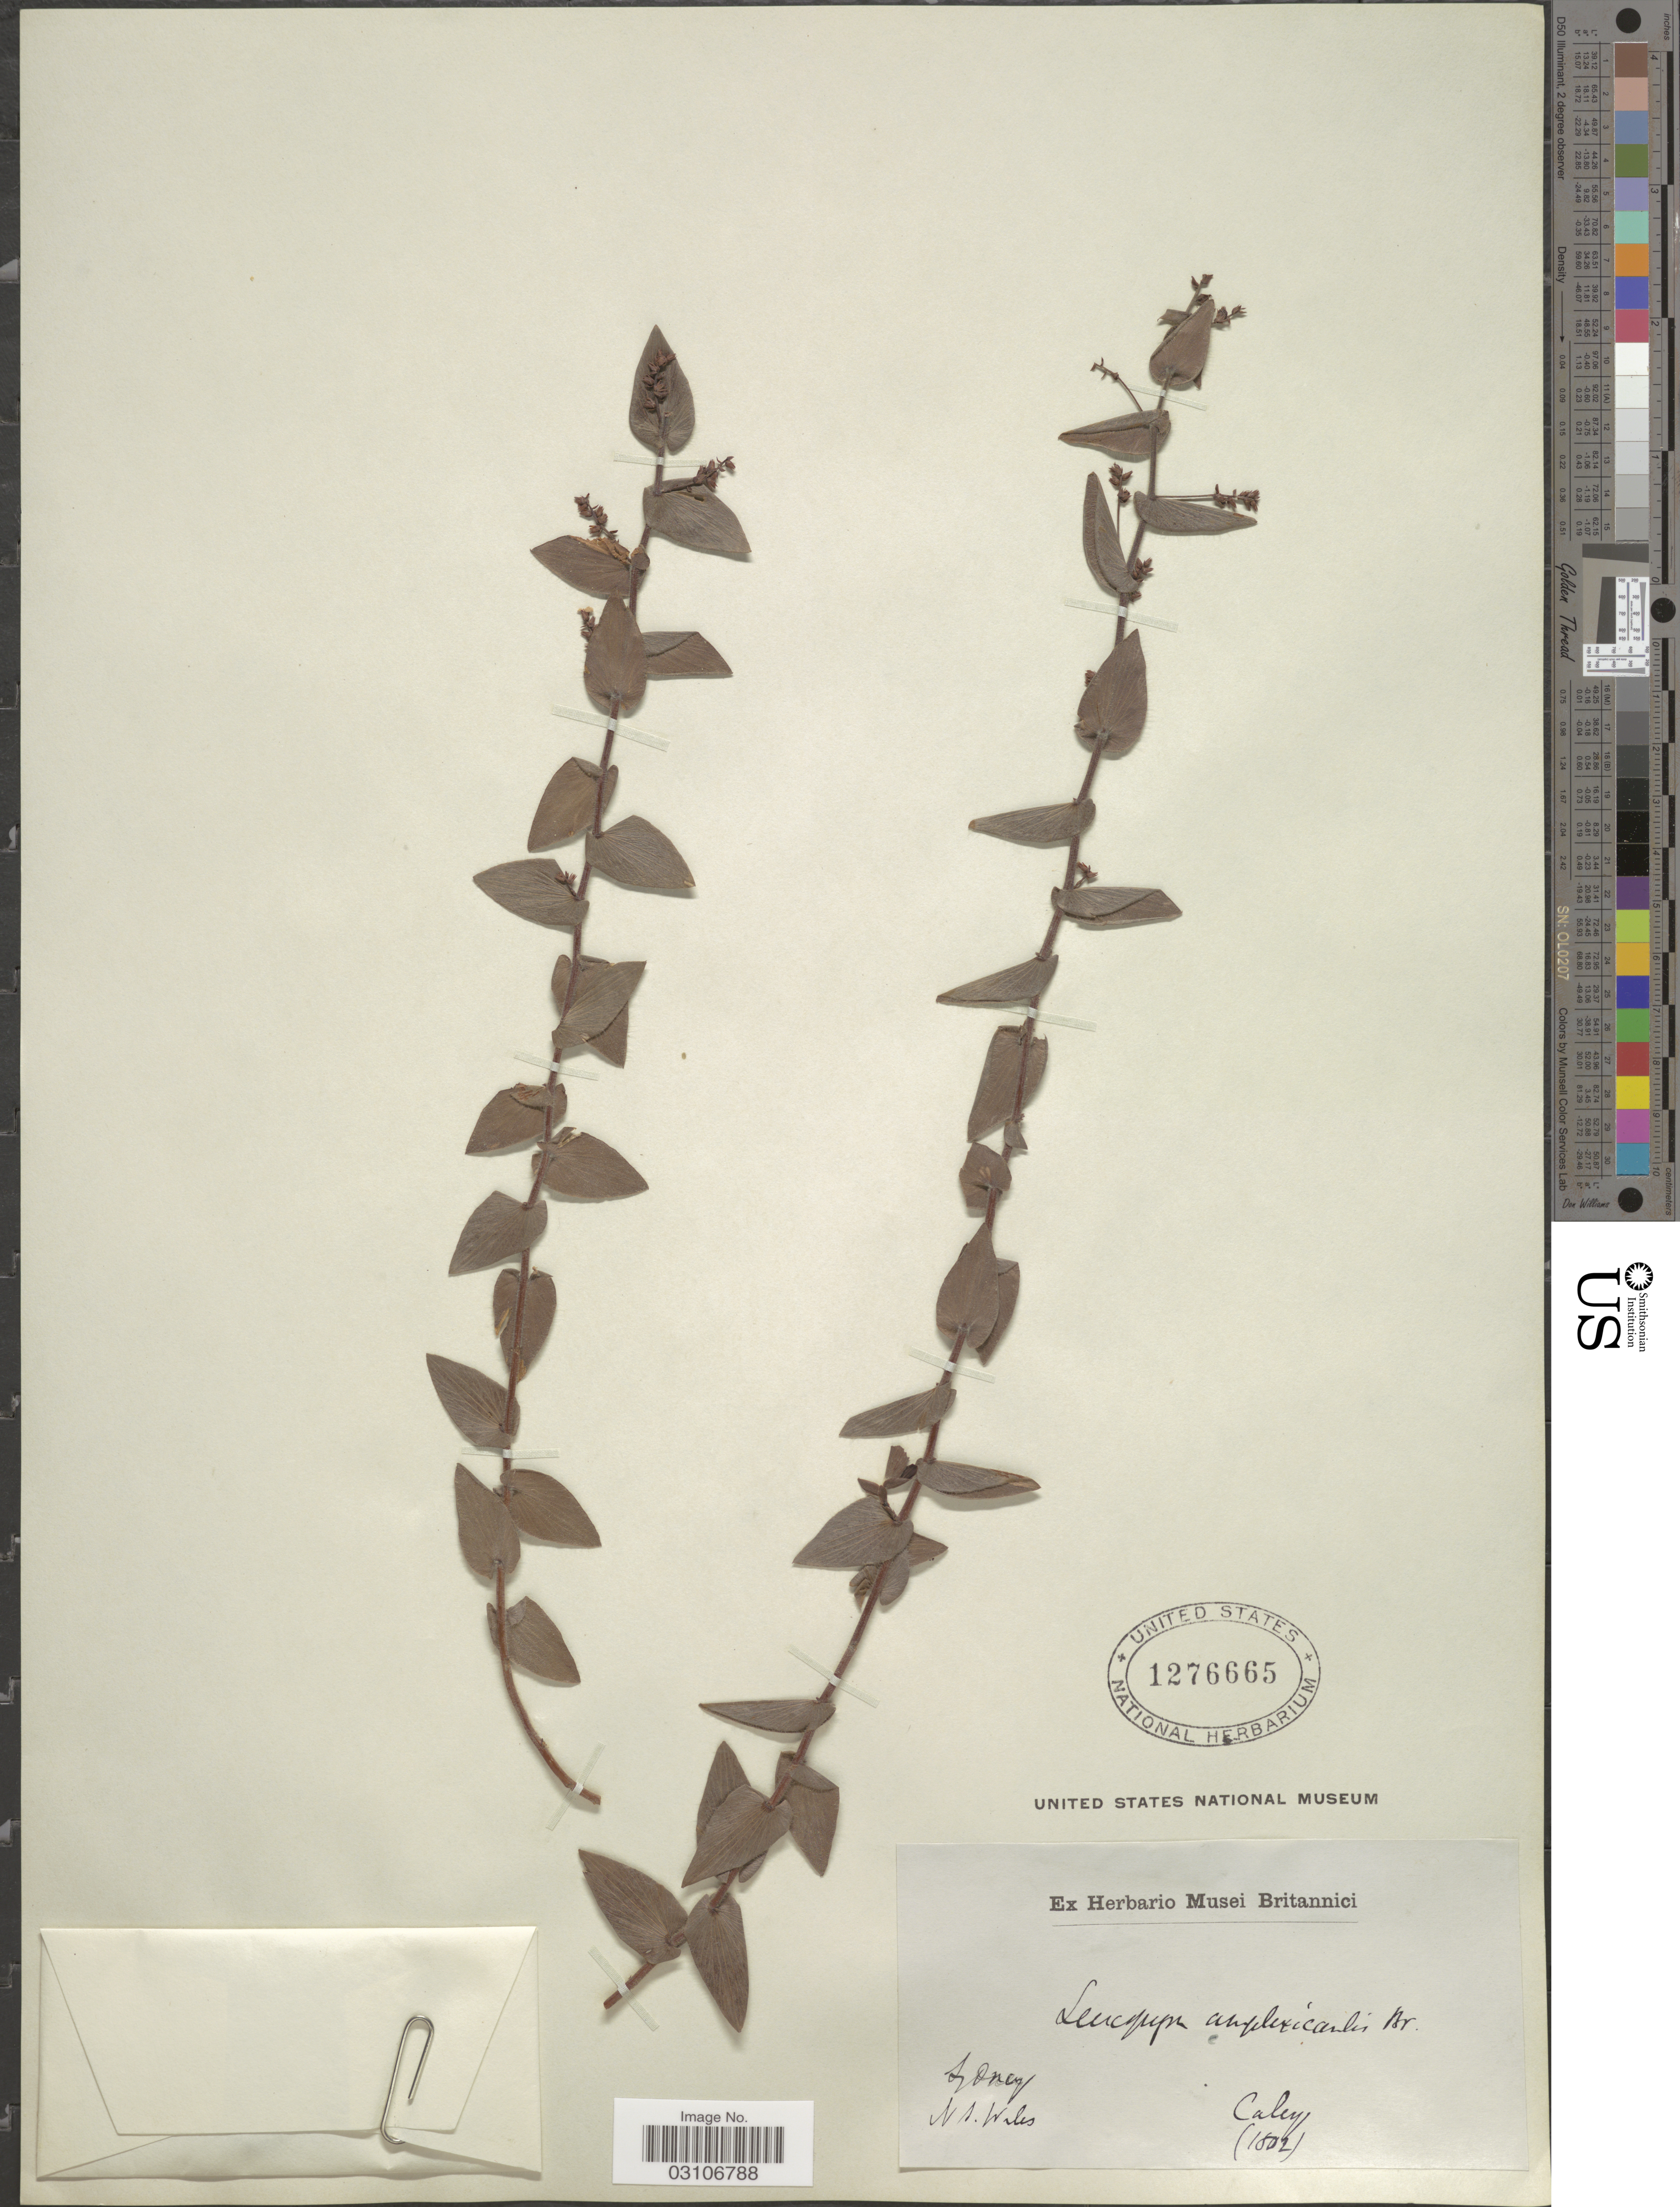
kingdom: Plantae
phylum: Tracheophyta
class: Magnoliopsida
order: Ericales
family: Ericaceae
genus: Leucopogon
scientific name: Leucopogon amplexicaulis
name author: R. Br.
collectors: -. Caley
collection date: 1802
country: Australia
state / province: New South Wales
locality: Sydney.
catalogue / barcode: US 1276665